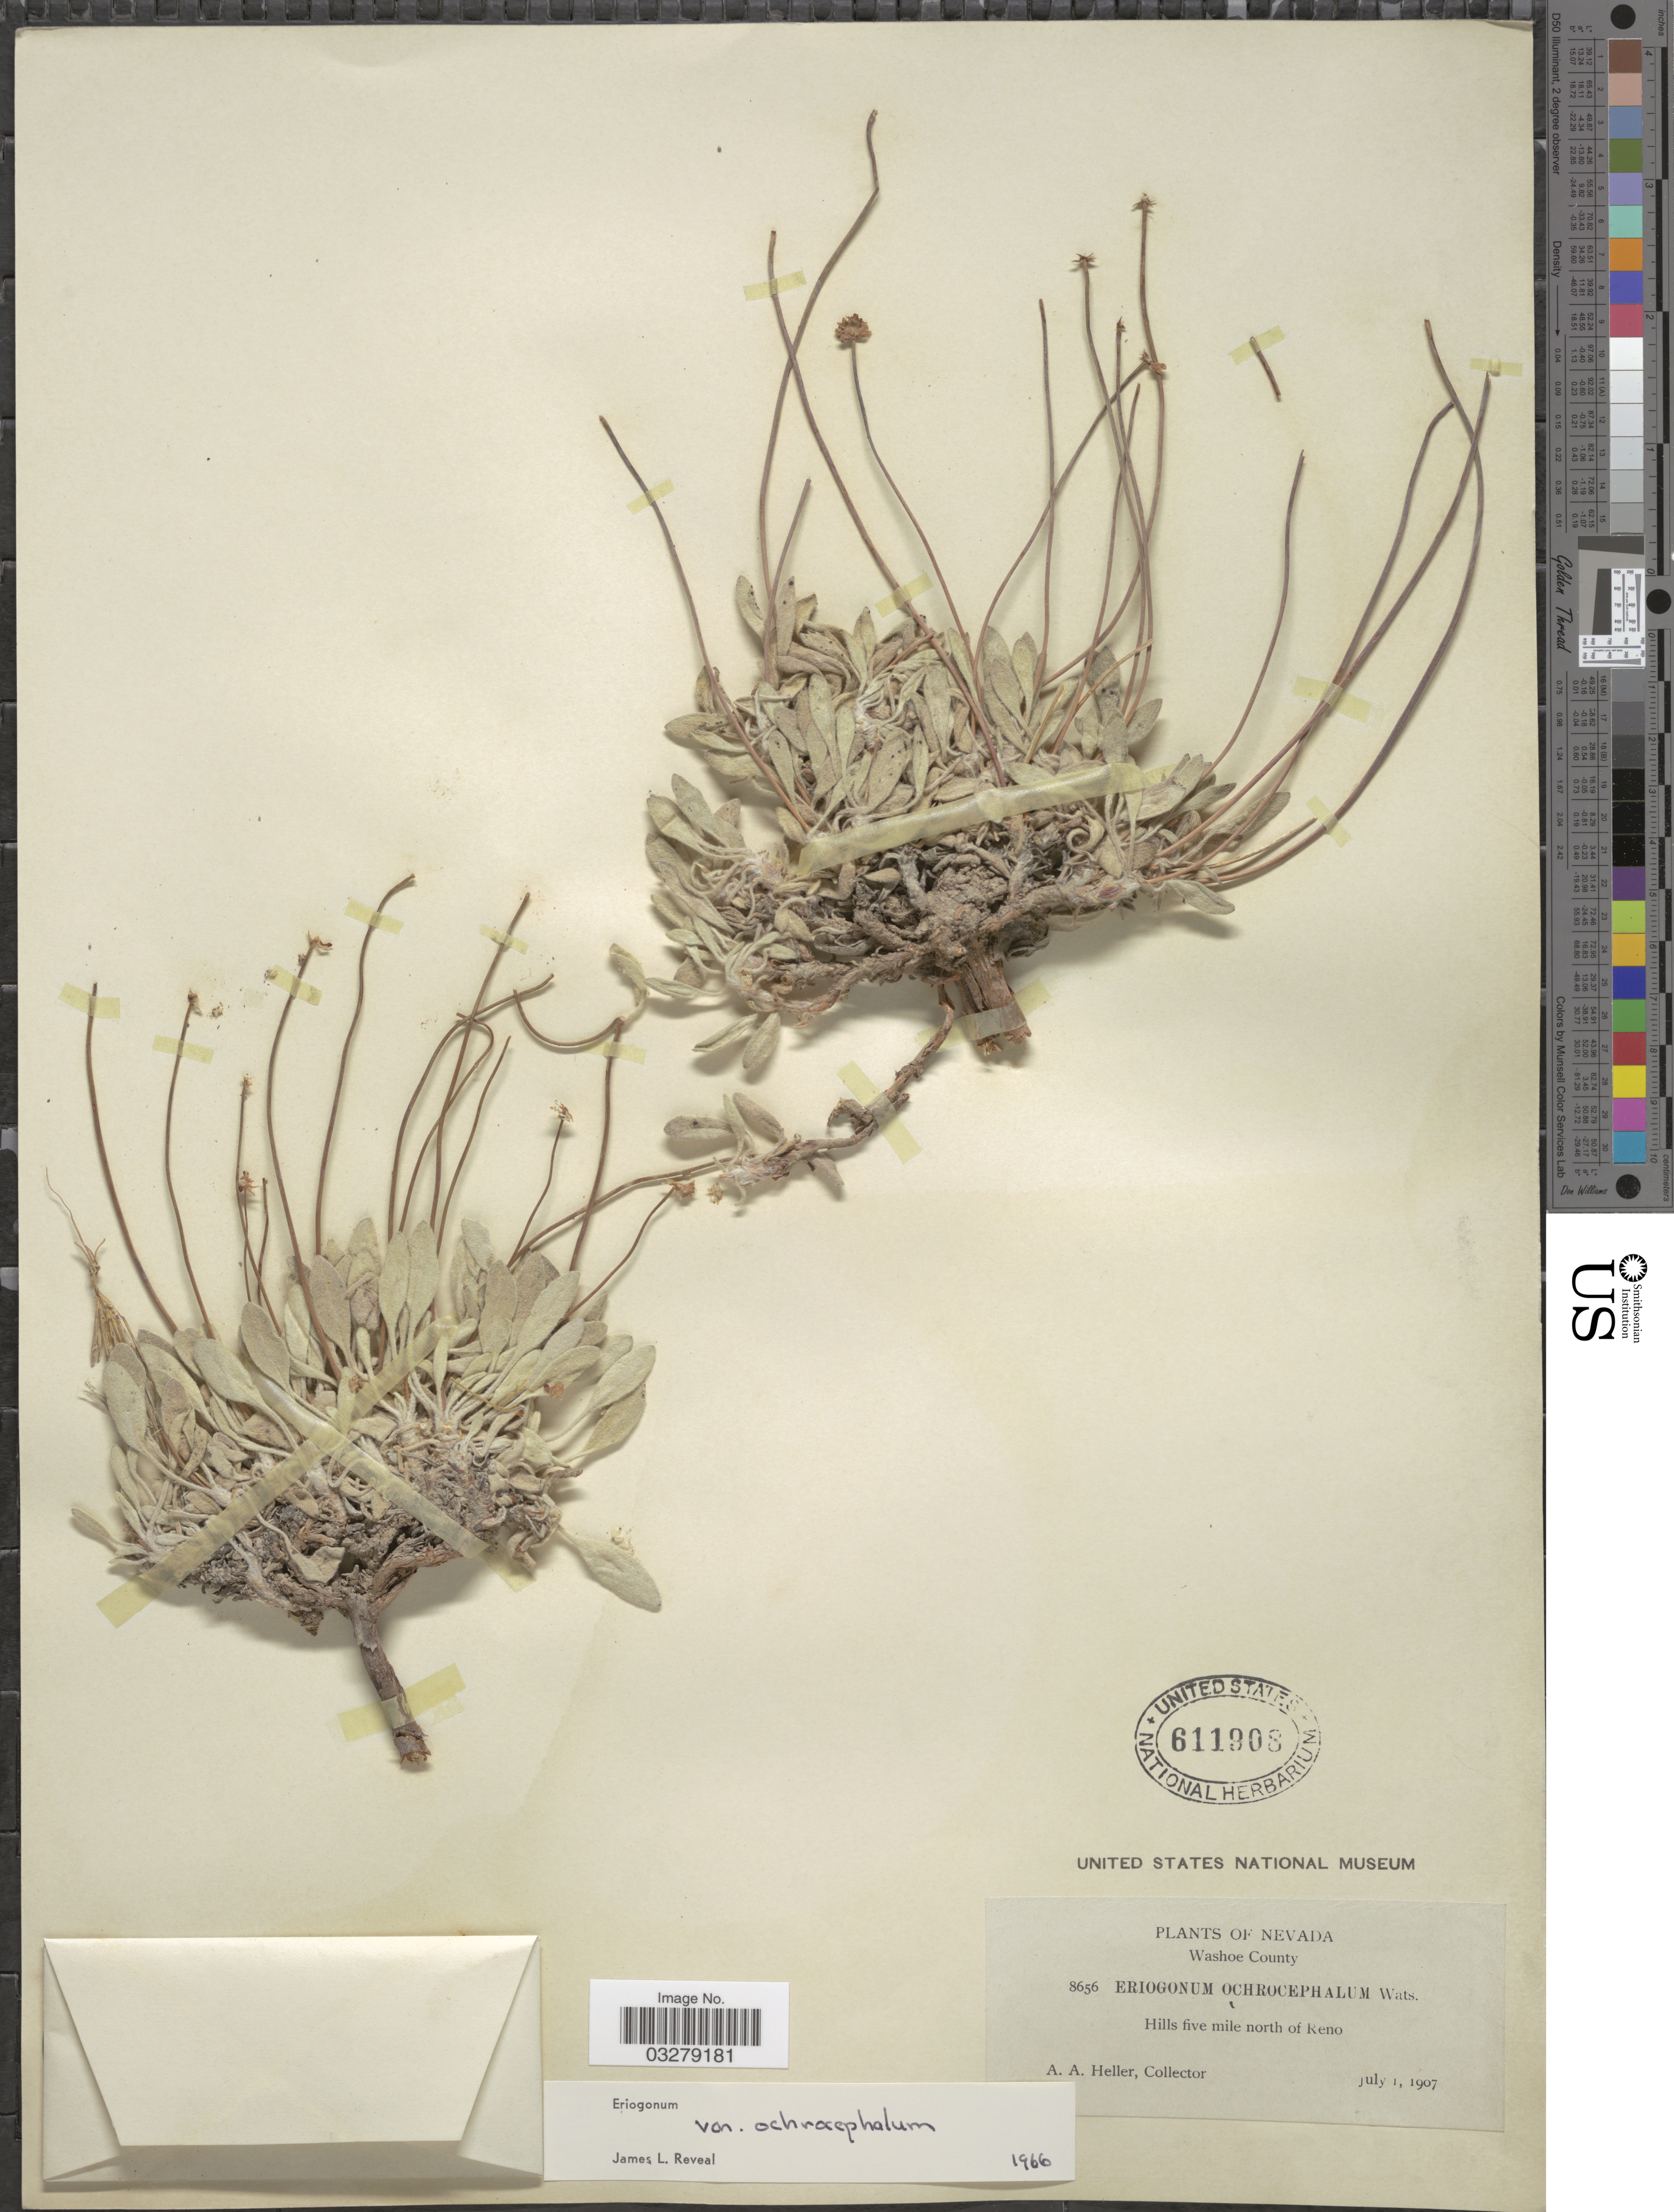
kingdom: Plantae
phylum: Tracheophyta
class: Magnoliopsida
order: Caryophyllales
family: Polygonaceae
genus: Eriogonum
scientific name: Eriogonum ochrocephalum var. ochrocephalum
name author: S. Watson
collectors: A. A. Heller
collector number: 8656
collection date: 1907-07-01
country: United States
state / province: Nevada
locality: Washoe County. Hills five mile north of Reno.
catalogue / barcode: US 611908